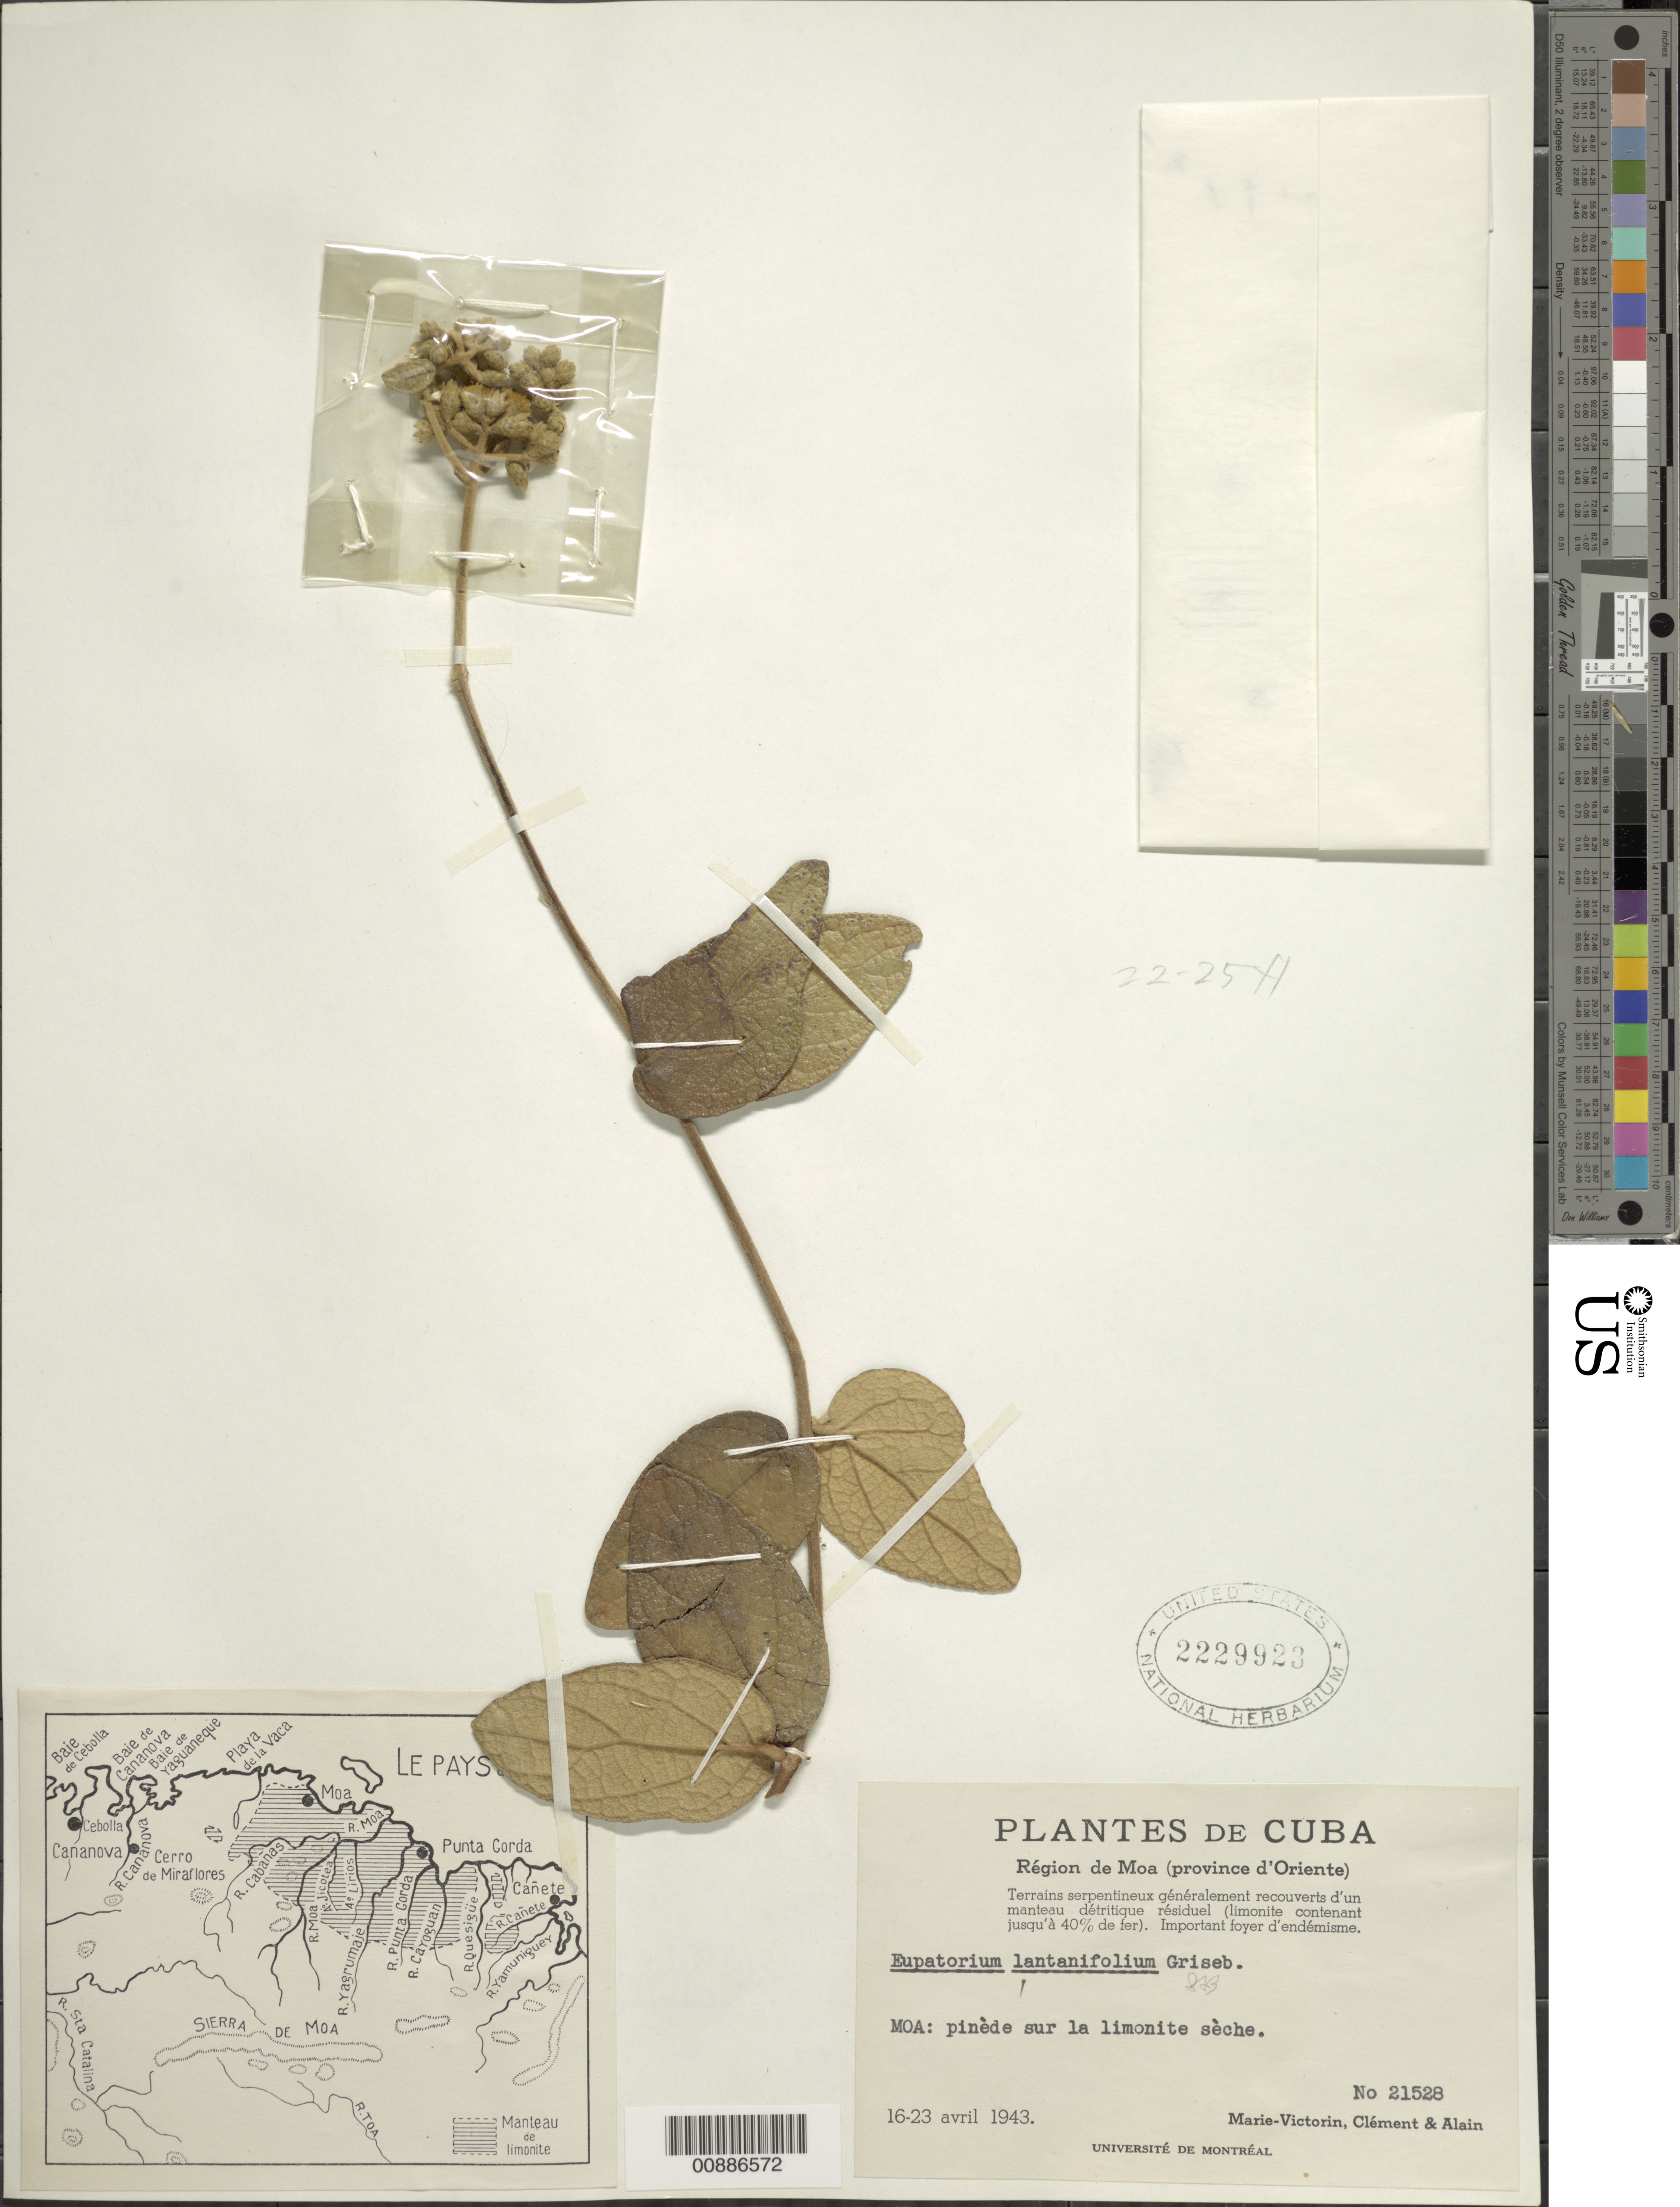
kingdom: Plantae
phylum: Tracheophyta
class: Magnoliopsida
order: Asterales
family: Asteraceae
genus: Grisebachianthus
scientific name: Grisebachianthus lantanifolius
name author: (Griseb.) R.M. King & H. Rob.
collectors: Fr. Marie-Victorin, Bro. Clemente & A. H. Liogier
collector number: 21528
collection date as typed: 16 Apr 1943 to 23 Apr 1943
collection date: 1943-04-16/1943-04-23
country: Cuba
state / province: Oriente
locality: Moa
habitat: Pinède sur la limonite sèche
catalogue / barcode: US 2229923